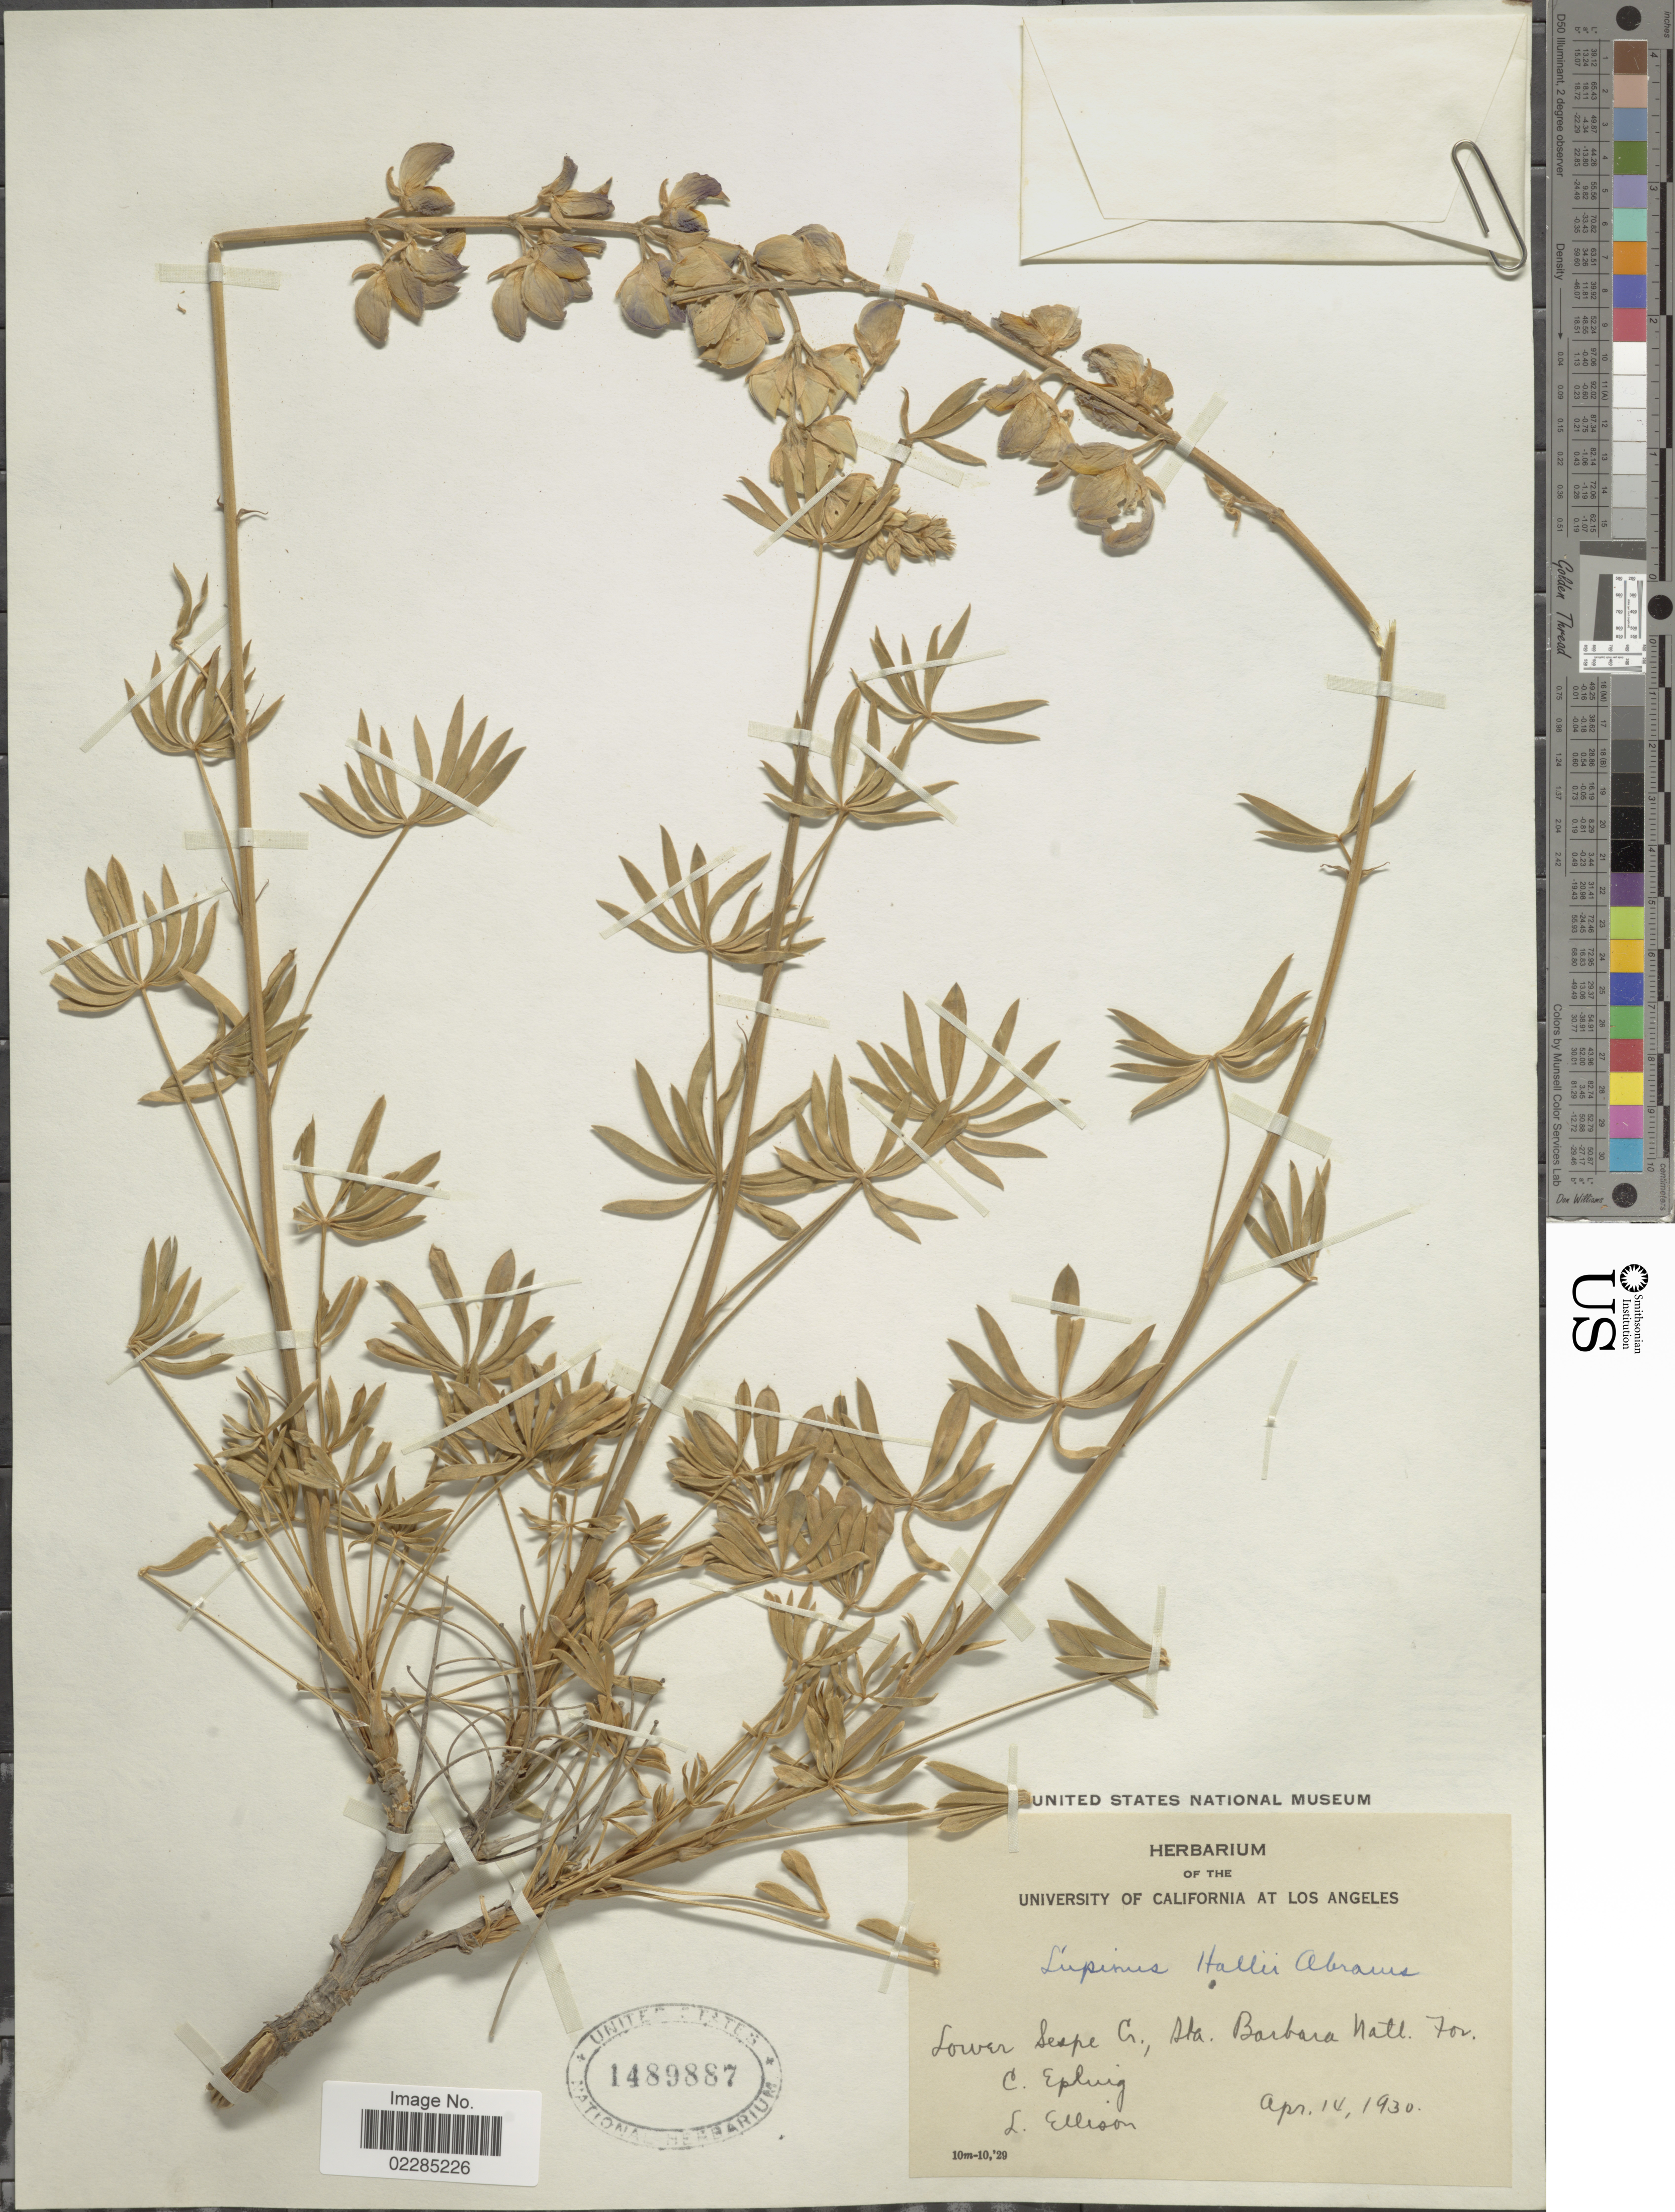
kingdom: Plantae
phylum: Tracheophyta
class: Magnoliopsida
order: Fabales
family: Fabaceae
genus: Lupinus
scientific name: Lupinus excubitus var. hallii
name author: (Abrams) C.P. Sm.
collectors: C. C. Epling & L. Ellison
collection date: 1930-04-14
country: United States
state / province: California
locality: Lower Sespe Cr., Sta Barbara Natl. For.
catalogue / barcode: US 1489887